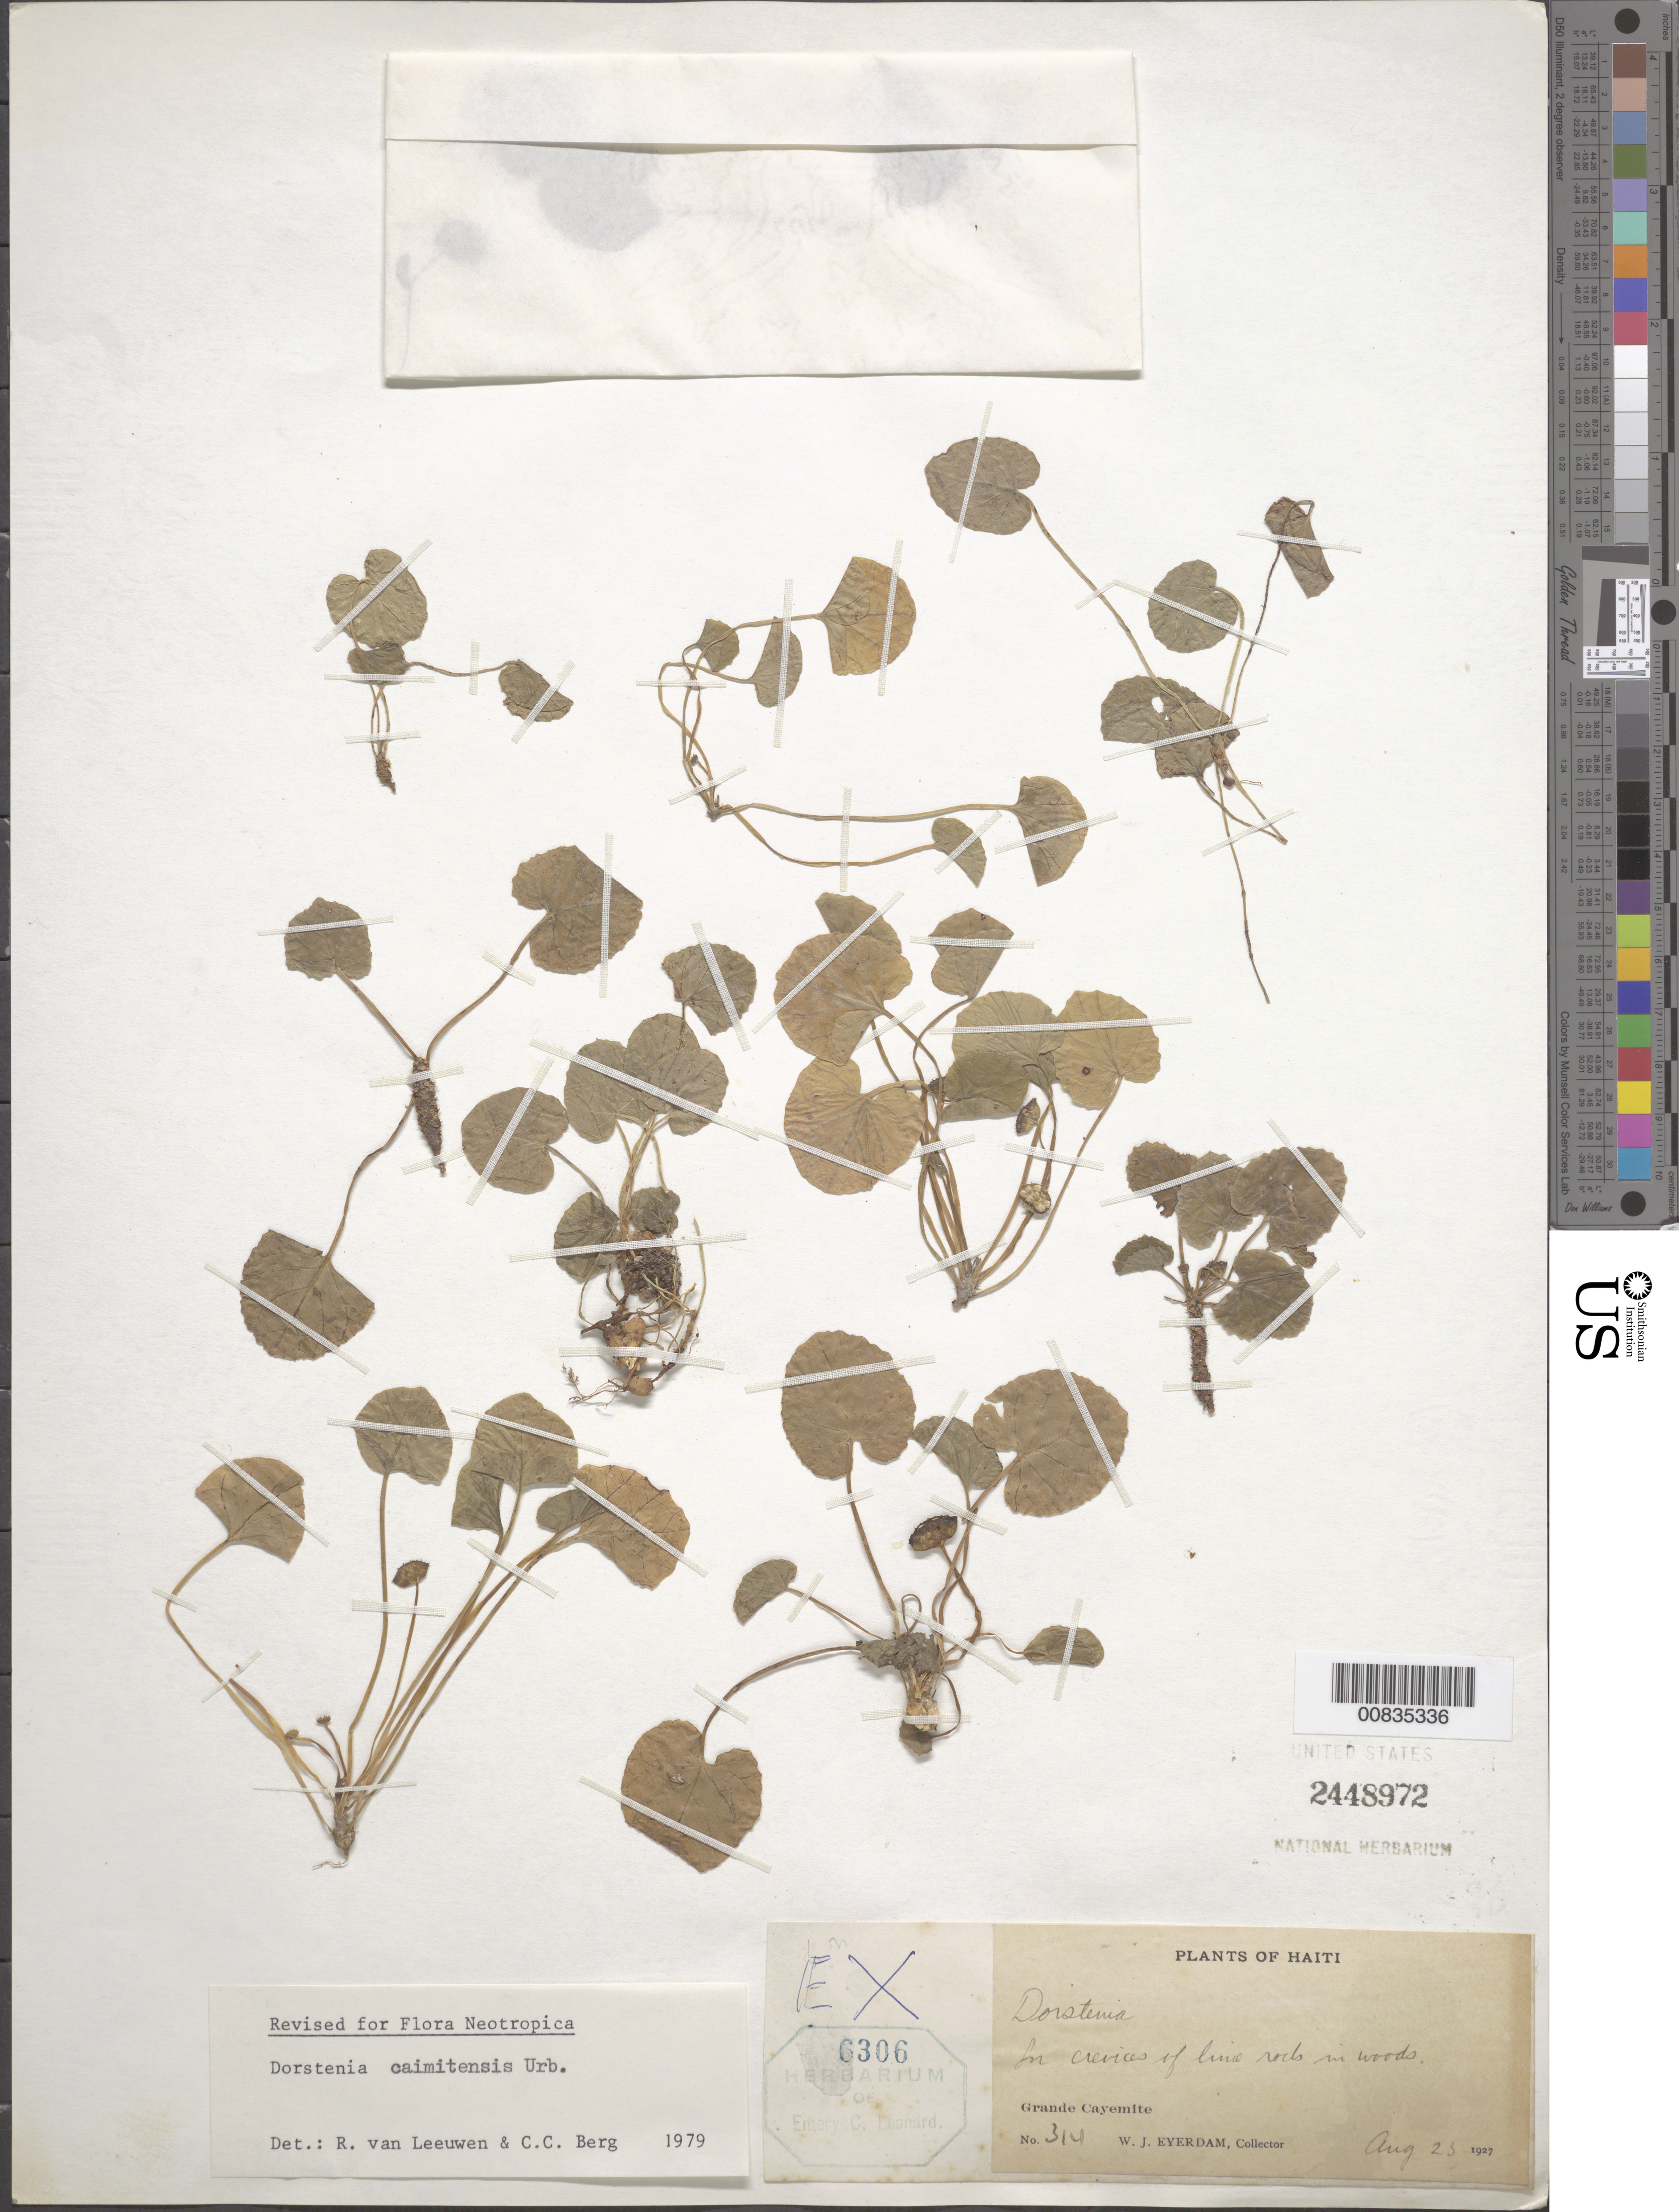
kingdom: Plantae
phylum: Tracheophyta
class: Magnoliopsida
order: Rosales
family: Moraceae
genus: Dorstenia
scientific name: Dorstenia caimitensis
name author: Urb.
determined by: Berg, C. C.; Leeuwen, R. van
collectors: W. J. Eyerdam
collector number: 314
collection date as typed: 23 Aug 1927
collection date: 1927-08-23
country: Haiti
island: Grande Cayemite I.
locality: Grande Cayemite.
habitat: Crevices of lime rock in woods.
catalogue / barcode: US 2448972